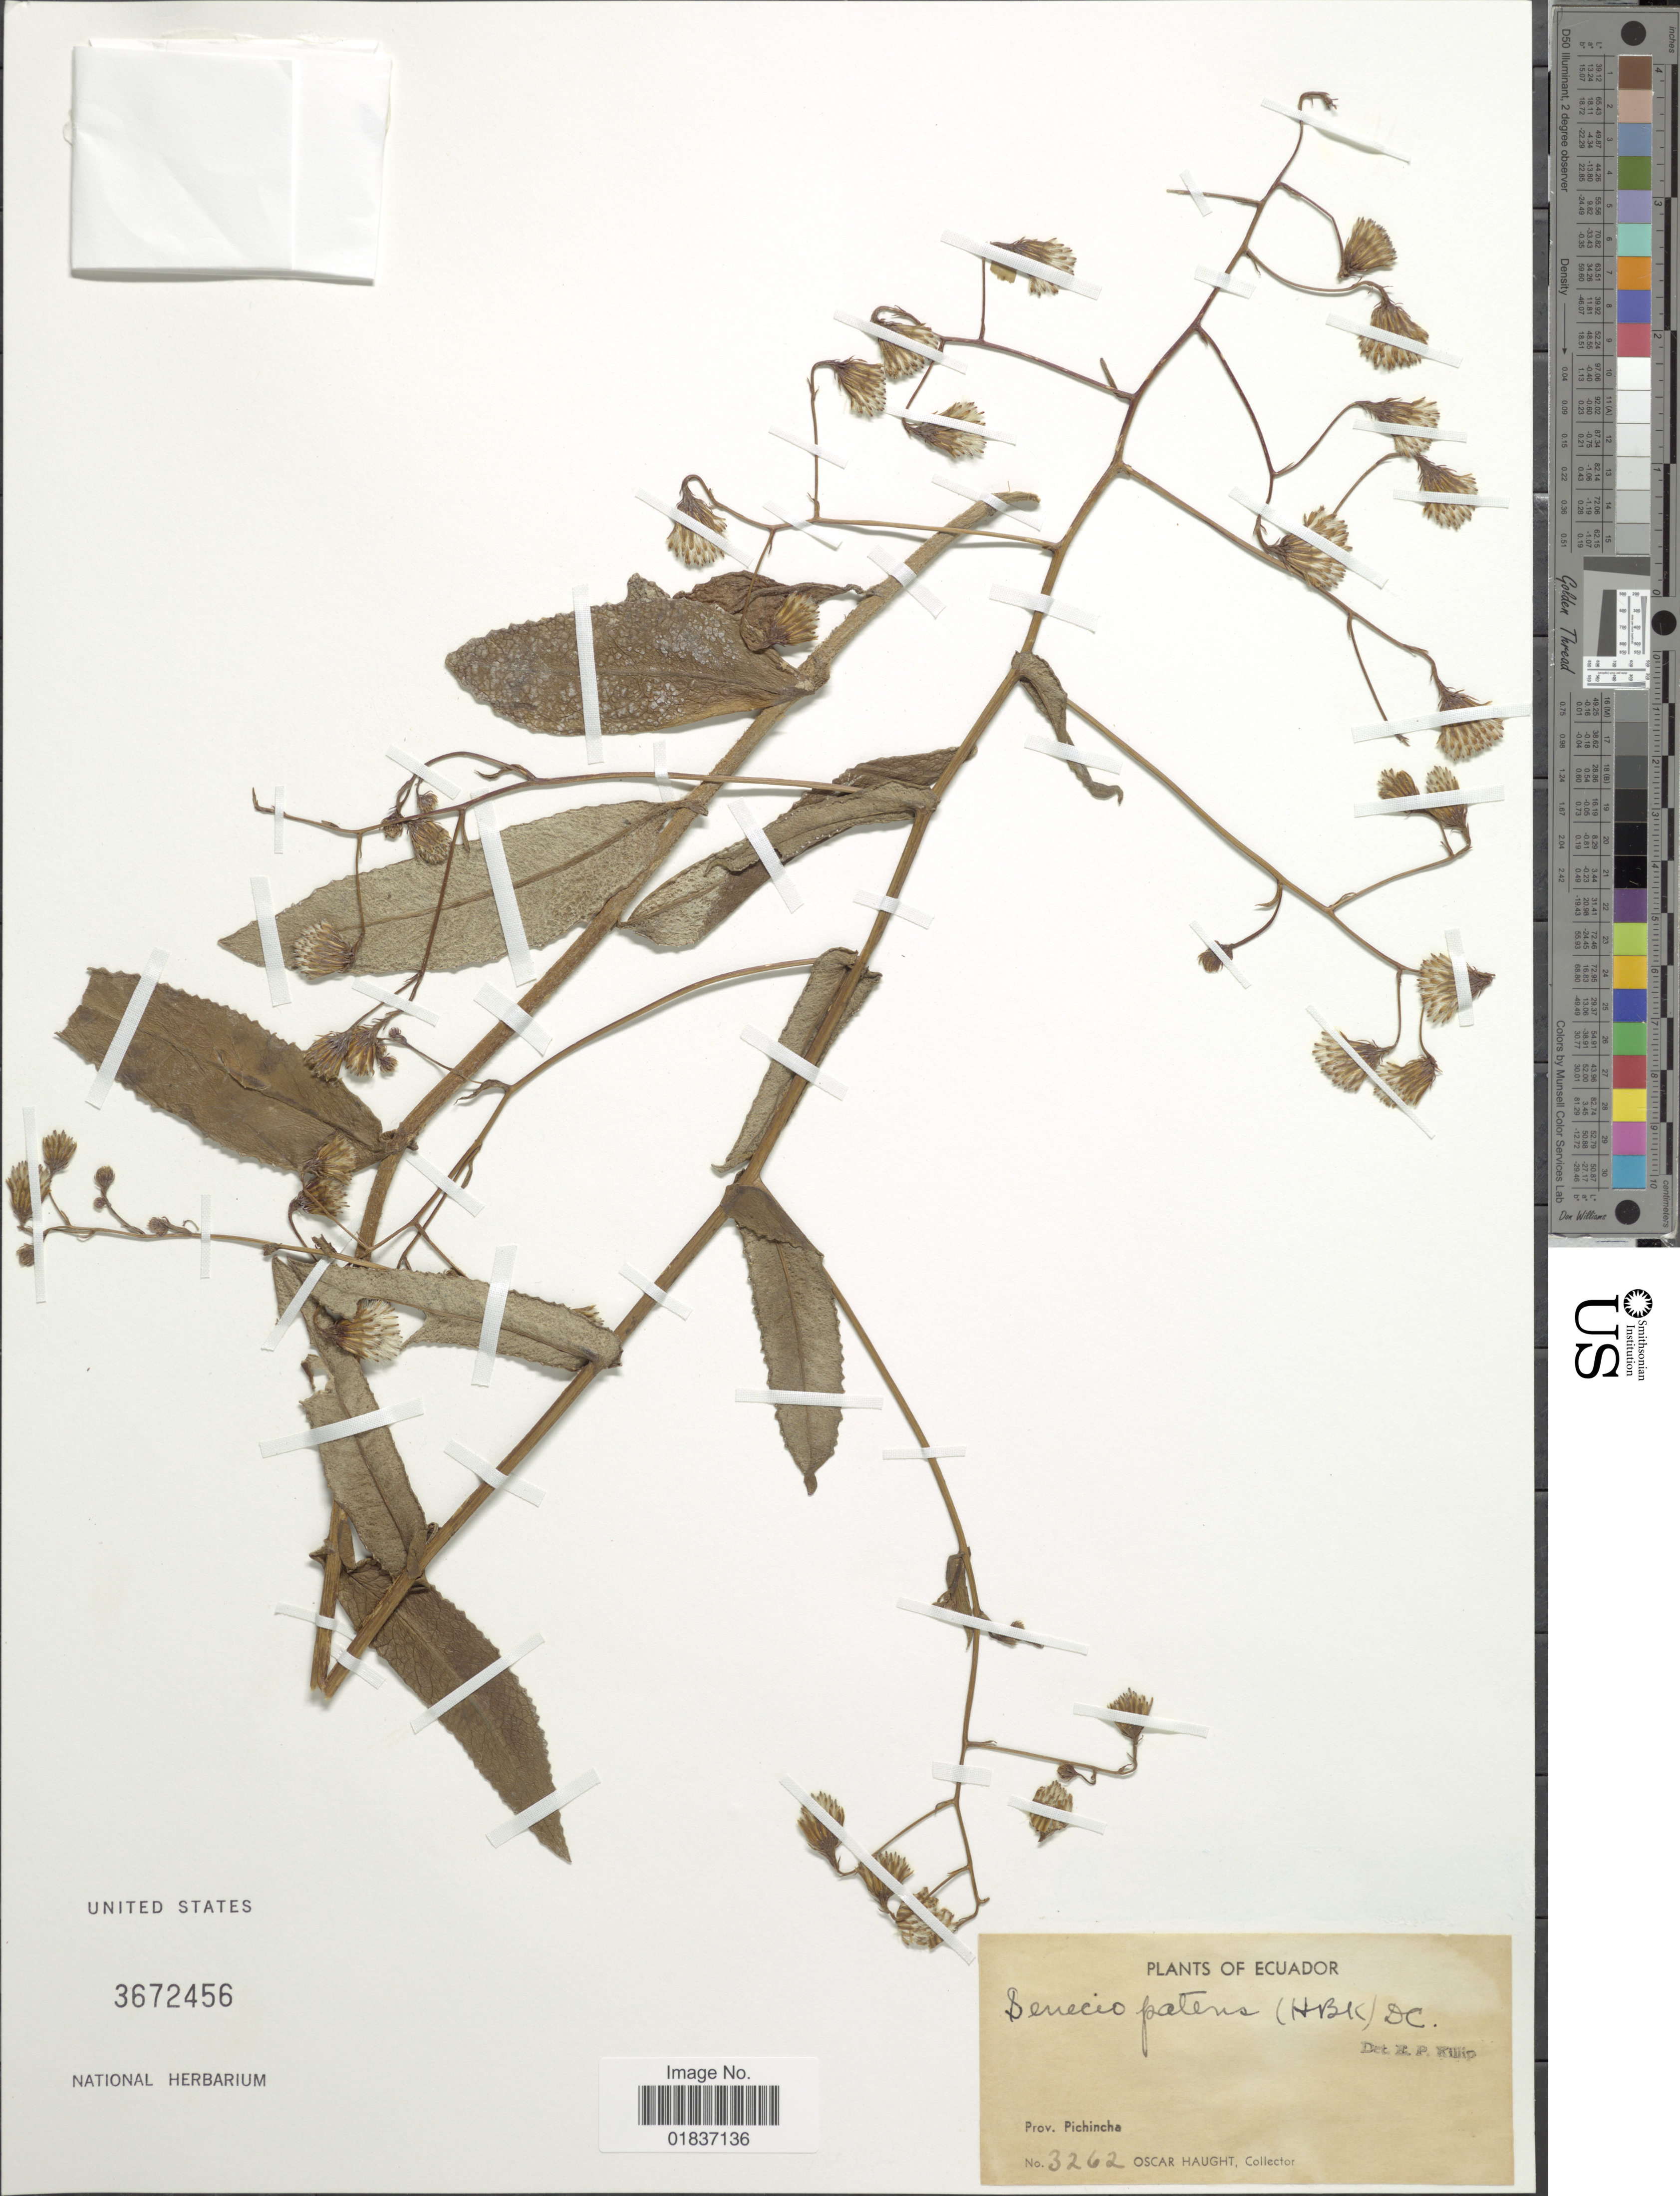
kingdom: Plantae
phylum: Tracheophyta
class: Magnoliopsida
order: Asterales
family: Asteraceae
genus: Senecio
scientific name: Senecio patens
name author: (Kunth) DC.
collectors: O. L. Haught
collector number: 3262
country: Ecuador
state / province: Pichincha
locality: Prov. Pichincha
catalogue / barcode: US 3672456